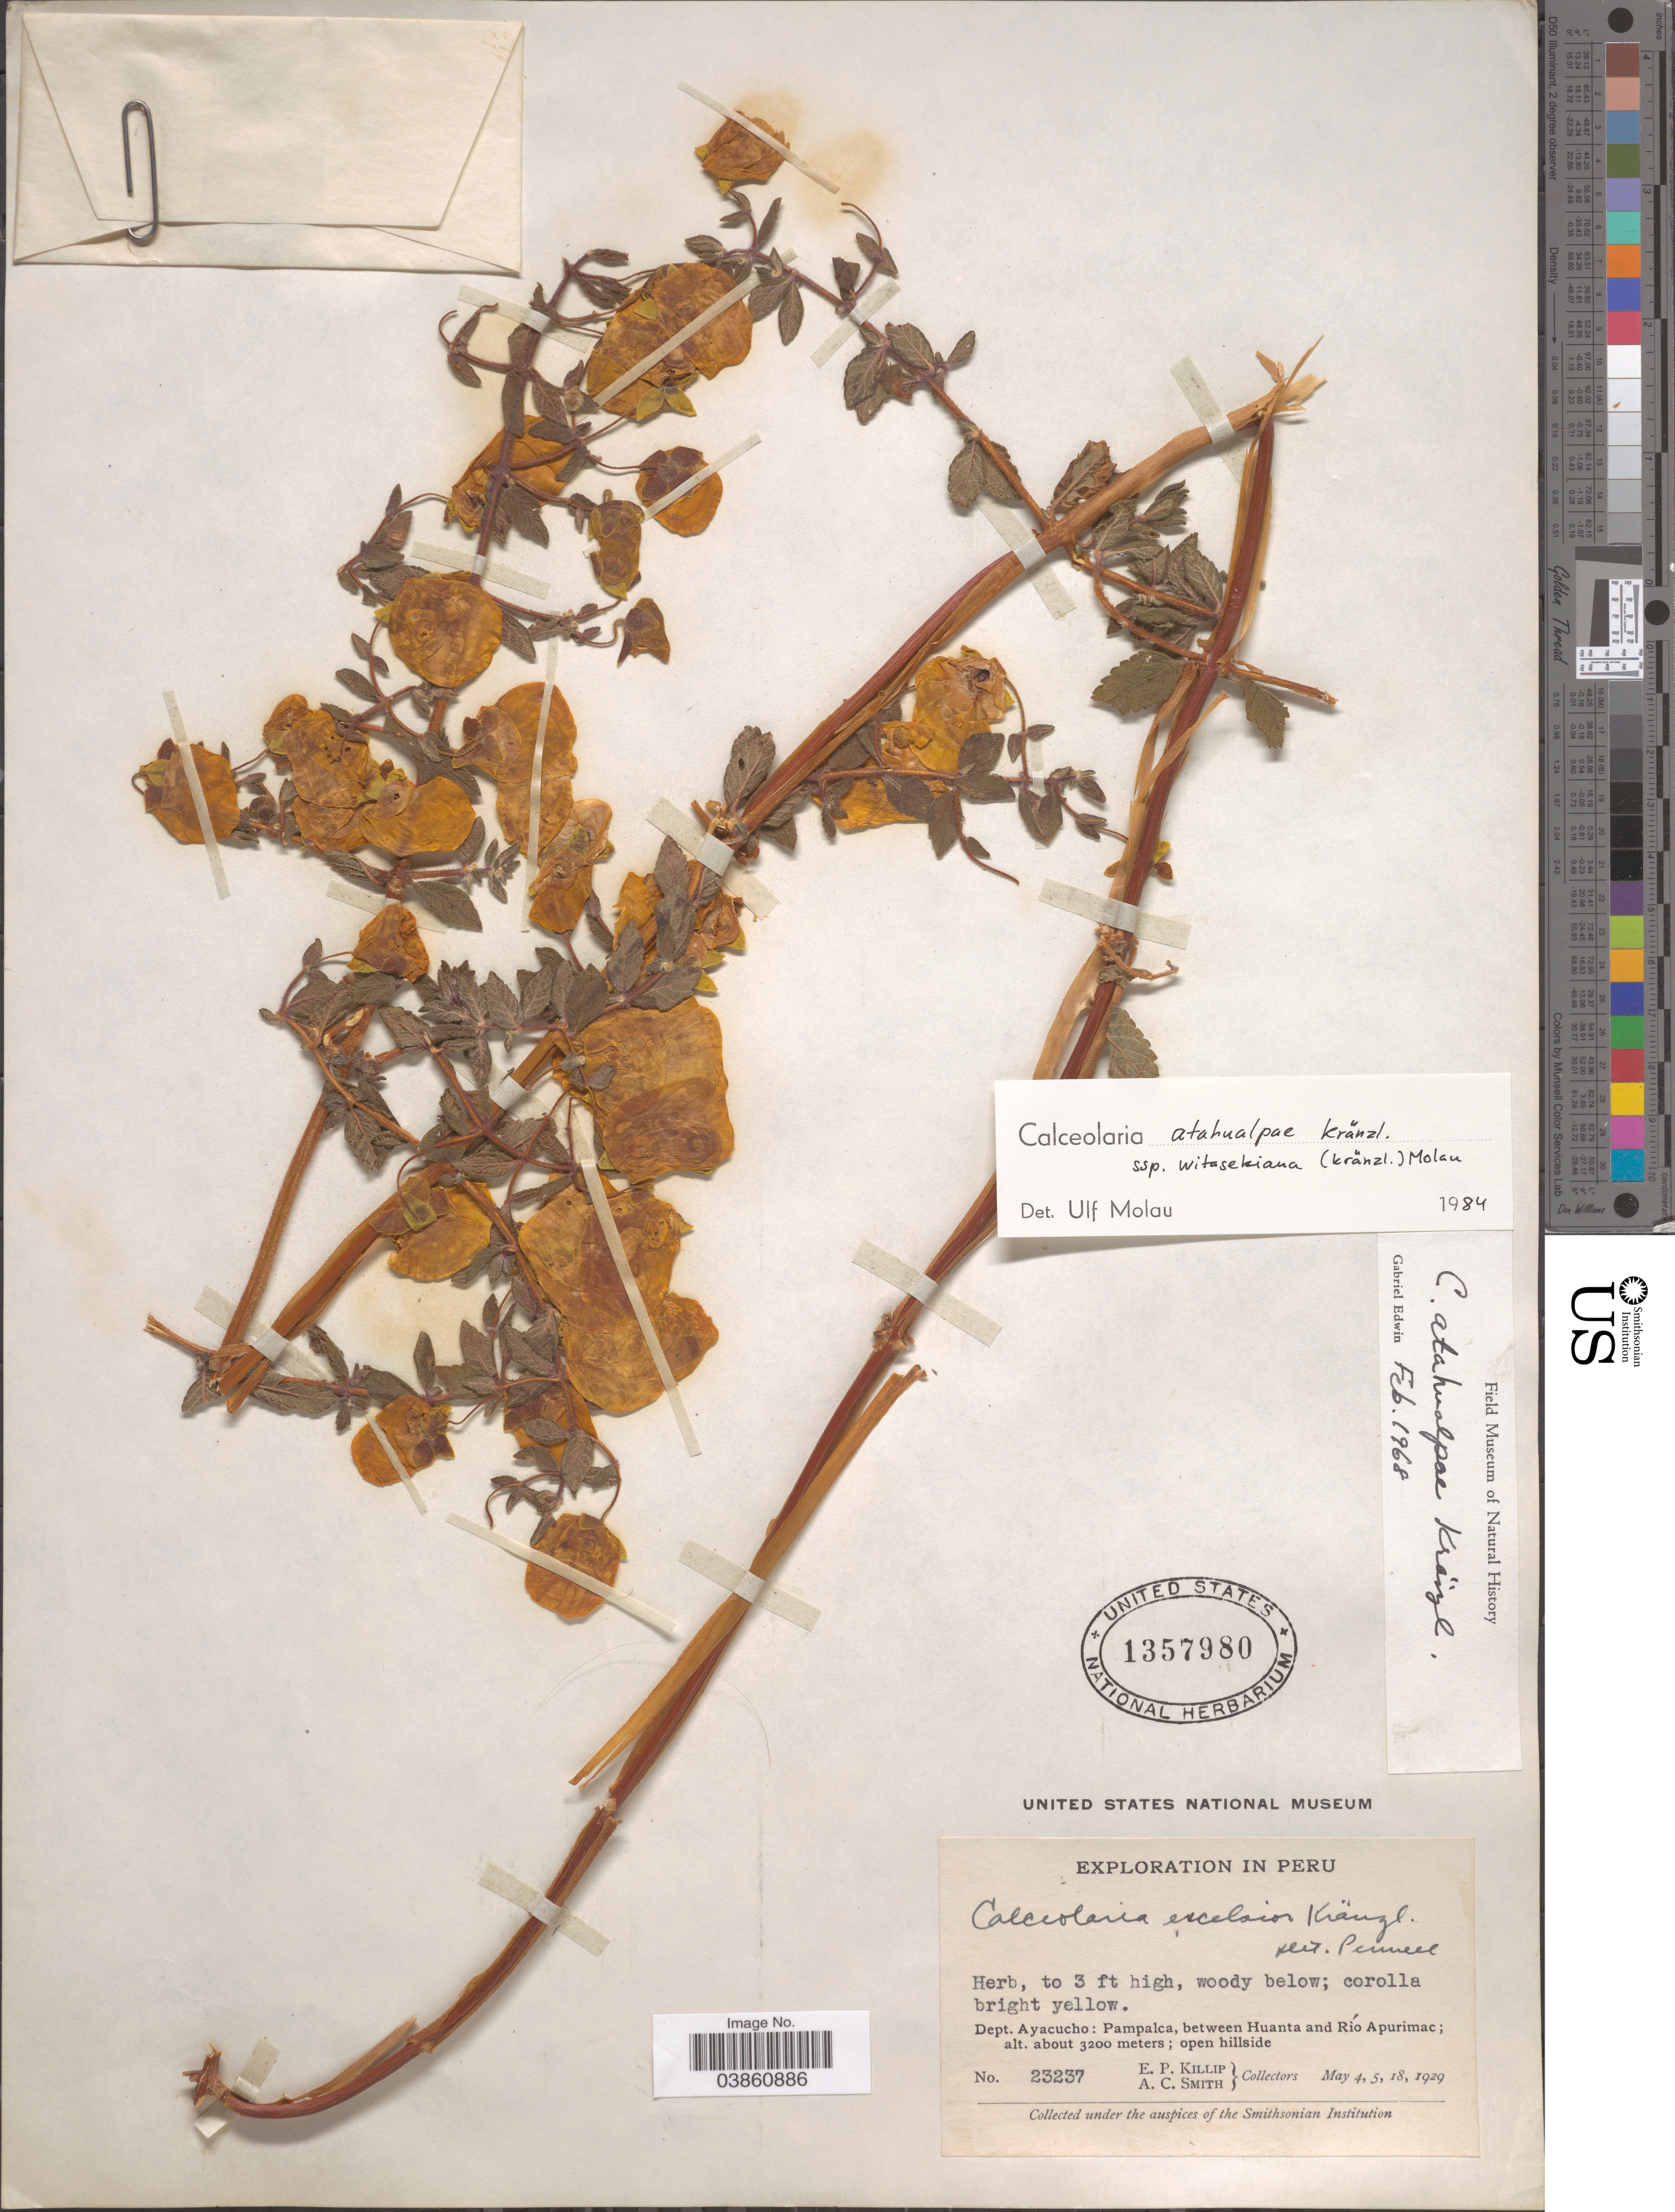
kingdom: Plantae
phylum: Tracheophyta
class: Magnoliopsida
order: Lamiales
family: Calceolariaceae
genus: Calceolaria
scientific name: Calceolaria atahualpae subsp. witasekiana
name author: (Kraenzl.) Molau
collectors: E. P. Killip & A. C. Smith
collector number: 23237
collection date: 1929-05-04/1929-05-18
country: Peru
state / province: Ayacucho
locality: Dept. Ayacucho: Pampalca, between Huanta and Río Apurimac.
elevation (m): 3200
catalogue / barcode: US 1357980